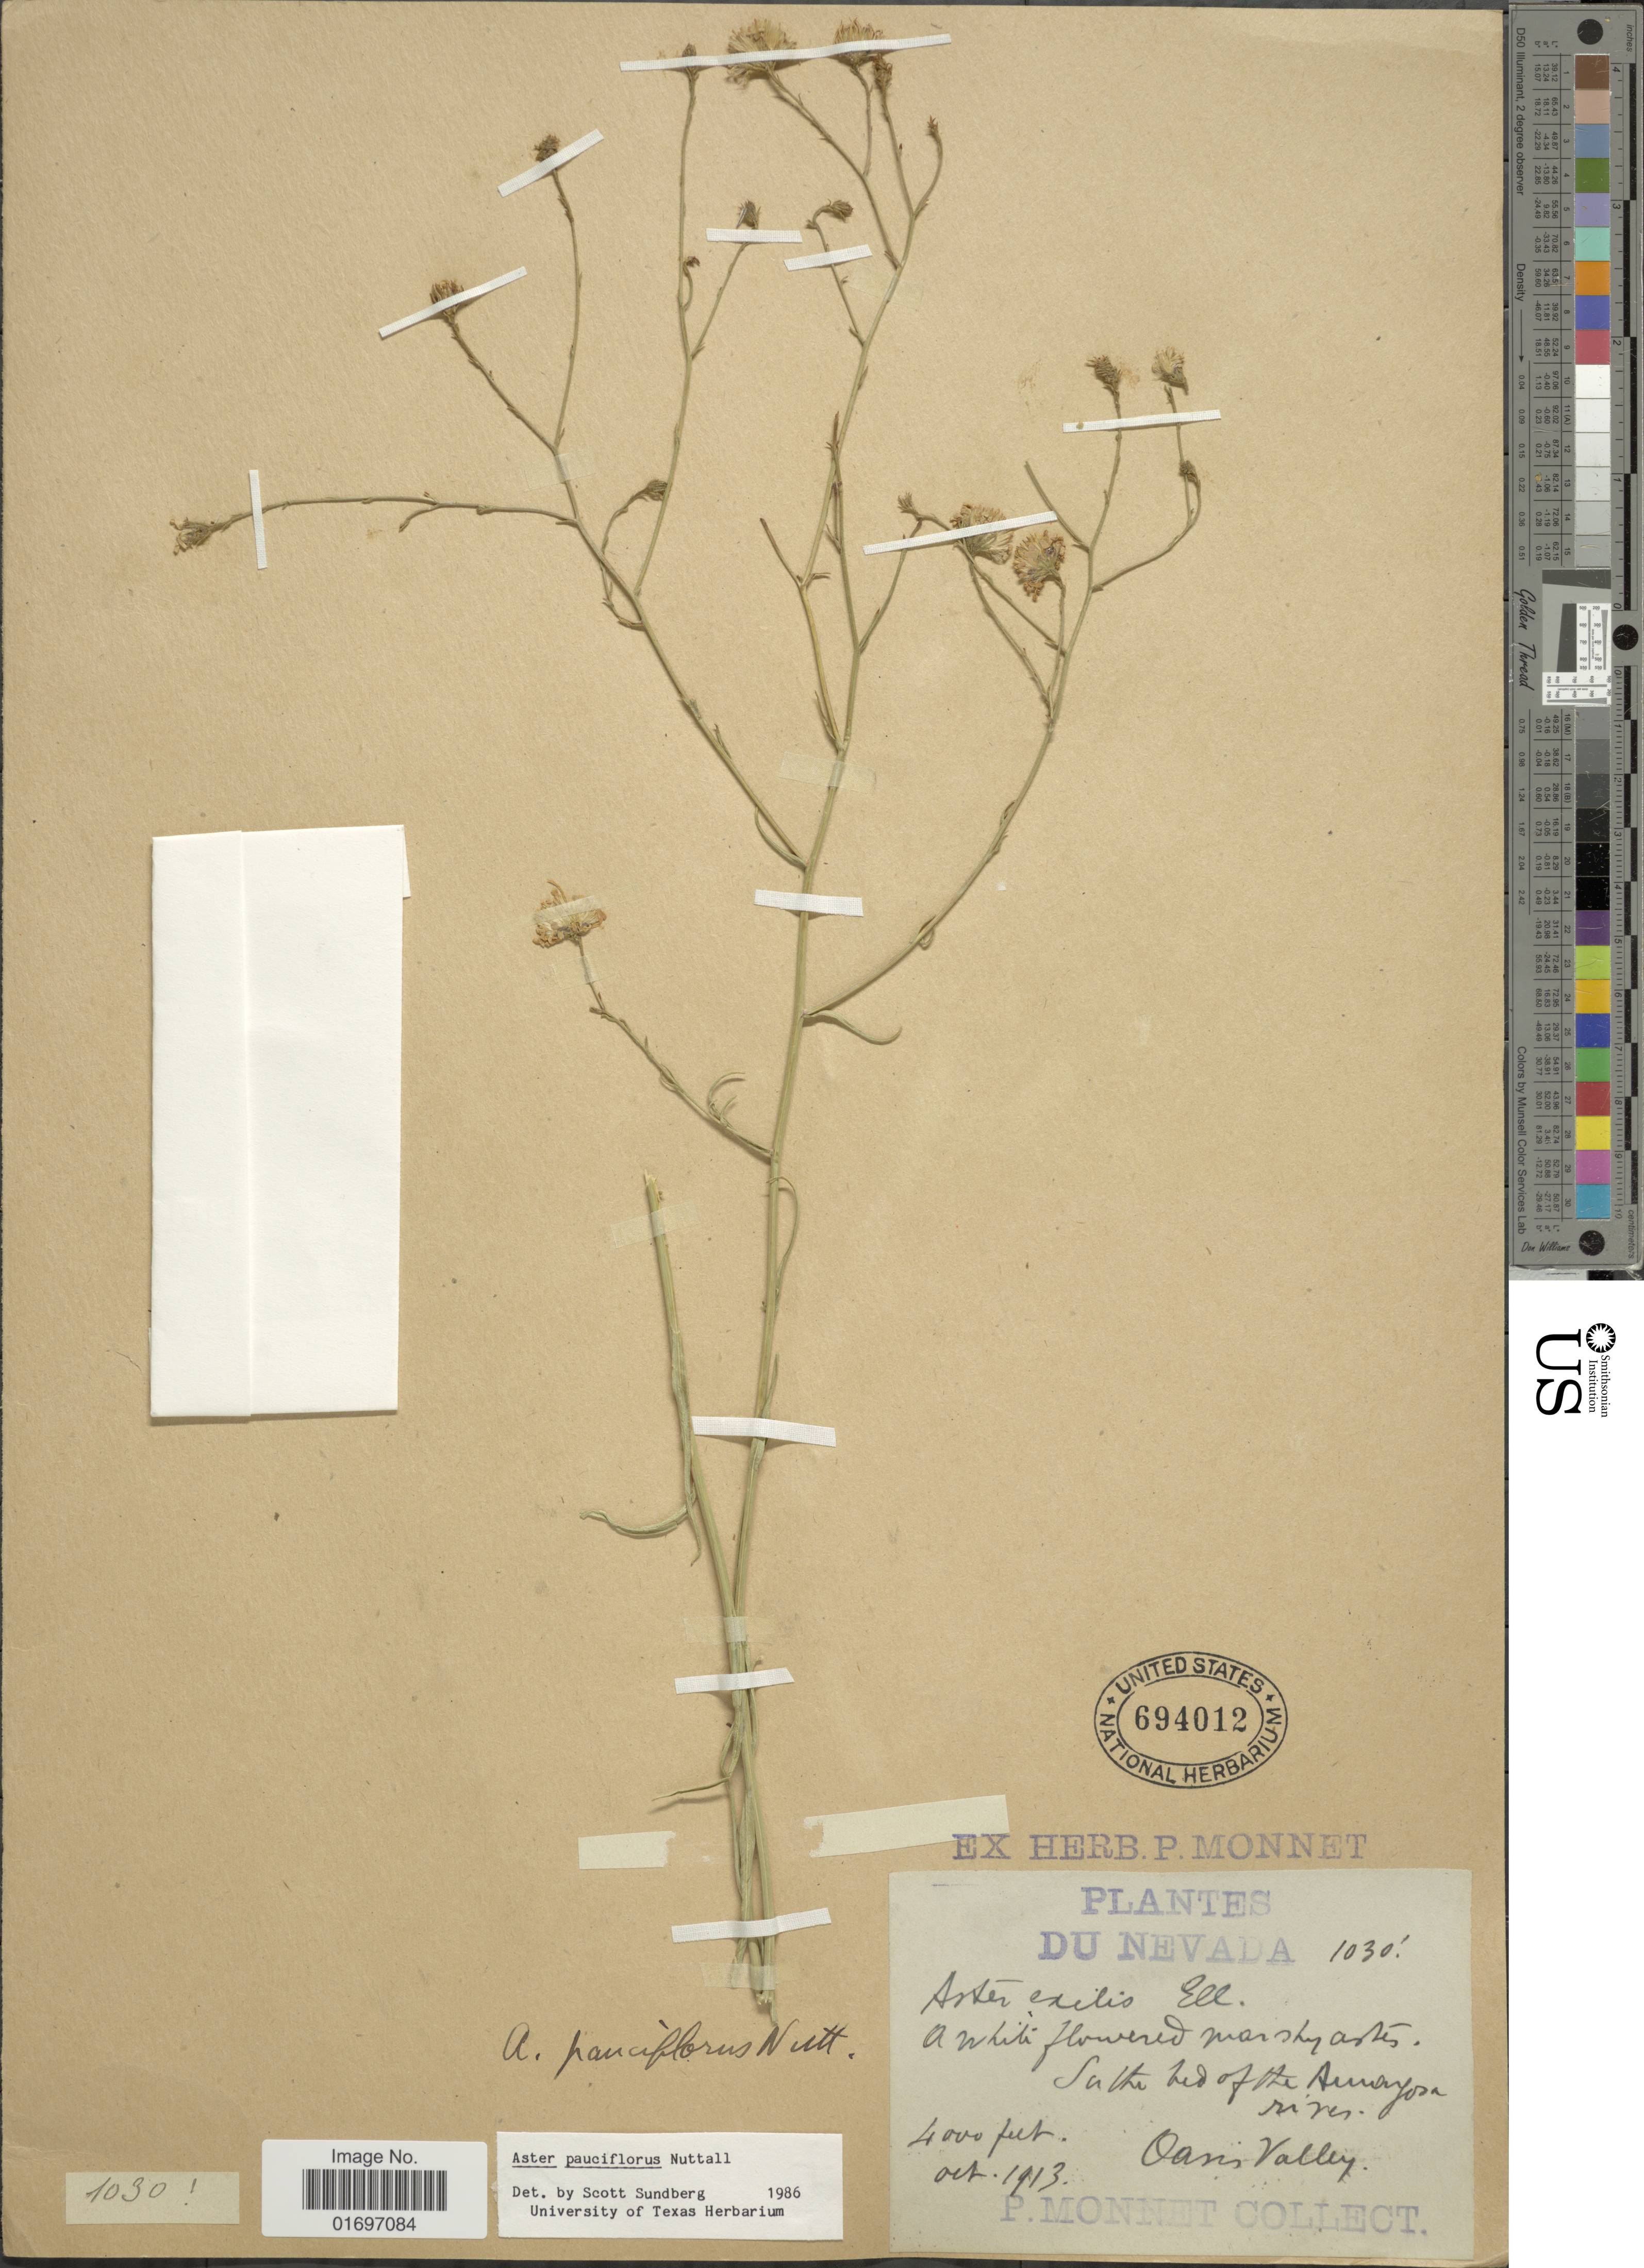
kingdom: Plantae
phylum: Tracheophyta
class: Magnoliopsida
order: Asterales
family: Asteraceae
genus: Almutaster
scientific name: Almutaster pauciflorus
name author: (Nutt.) Á. Löve & D. Löve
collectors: P. Monnet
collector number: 1030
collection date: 1913-10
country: United States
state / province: Nevada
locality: South Red of the Amayosa river, Oasis Valley.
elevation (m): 1219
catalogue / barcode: US 694012